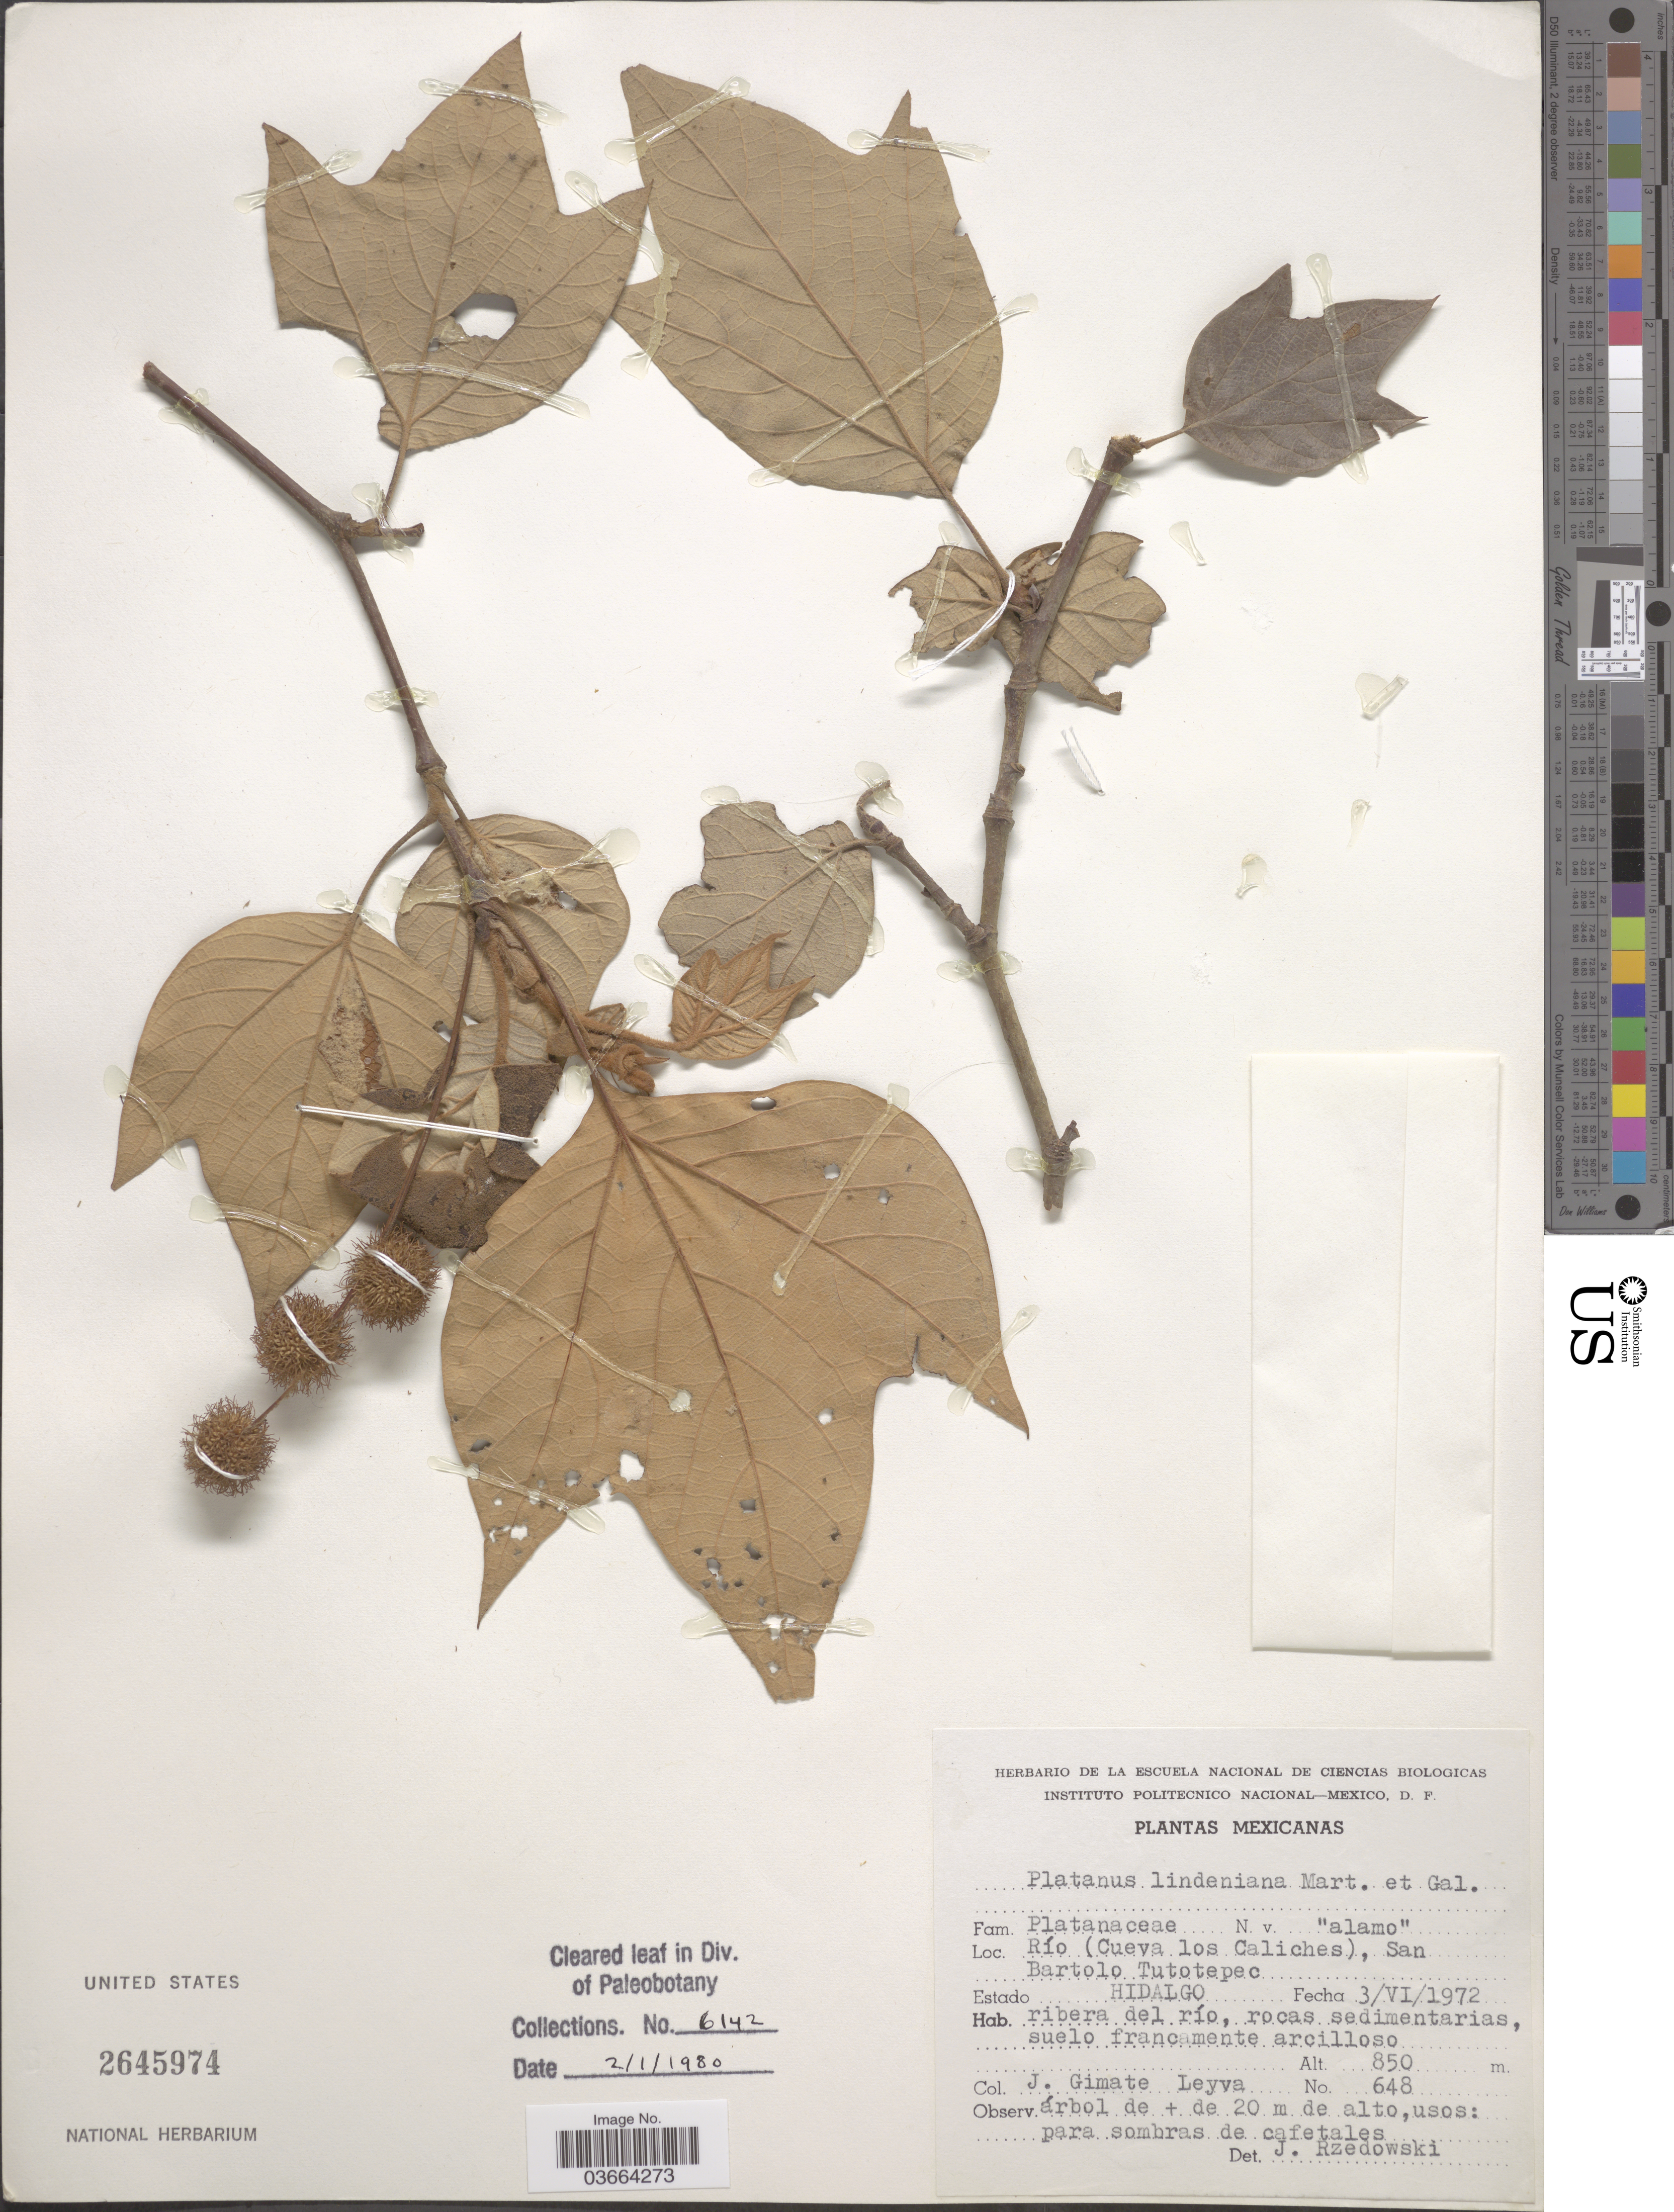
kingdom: Plantae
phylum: Tracheophyta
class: Magnoliopsida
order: Proteales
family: Platanaceae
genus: Platanus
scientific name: Platanus lindeniana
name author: M. Martens & Galeotti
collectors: J. Gimtze Leyva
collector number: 648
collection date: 1972-06-03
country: Mexico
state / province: Hidalgo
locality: Río (Cueva los Caliches), San Bartolo Tutotepec. Estado Hidalgo.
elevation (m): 850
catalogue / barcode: US 2645974